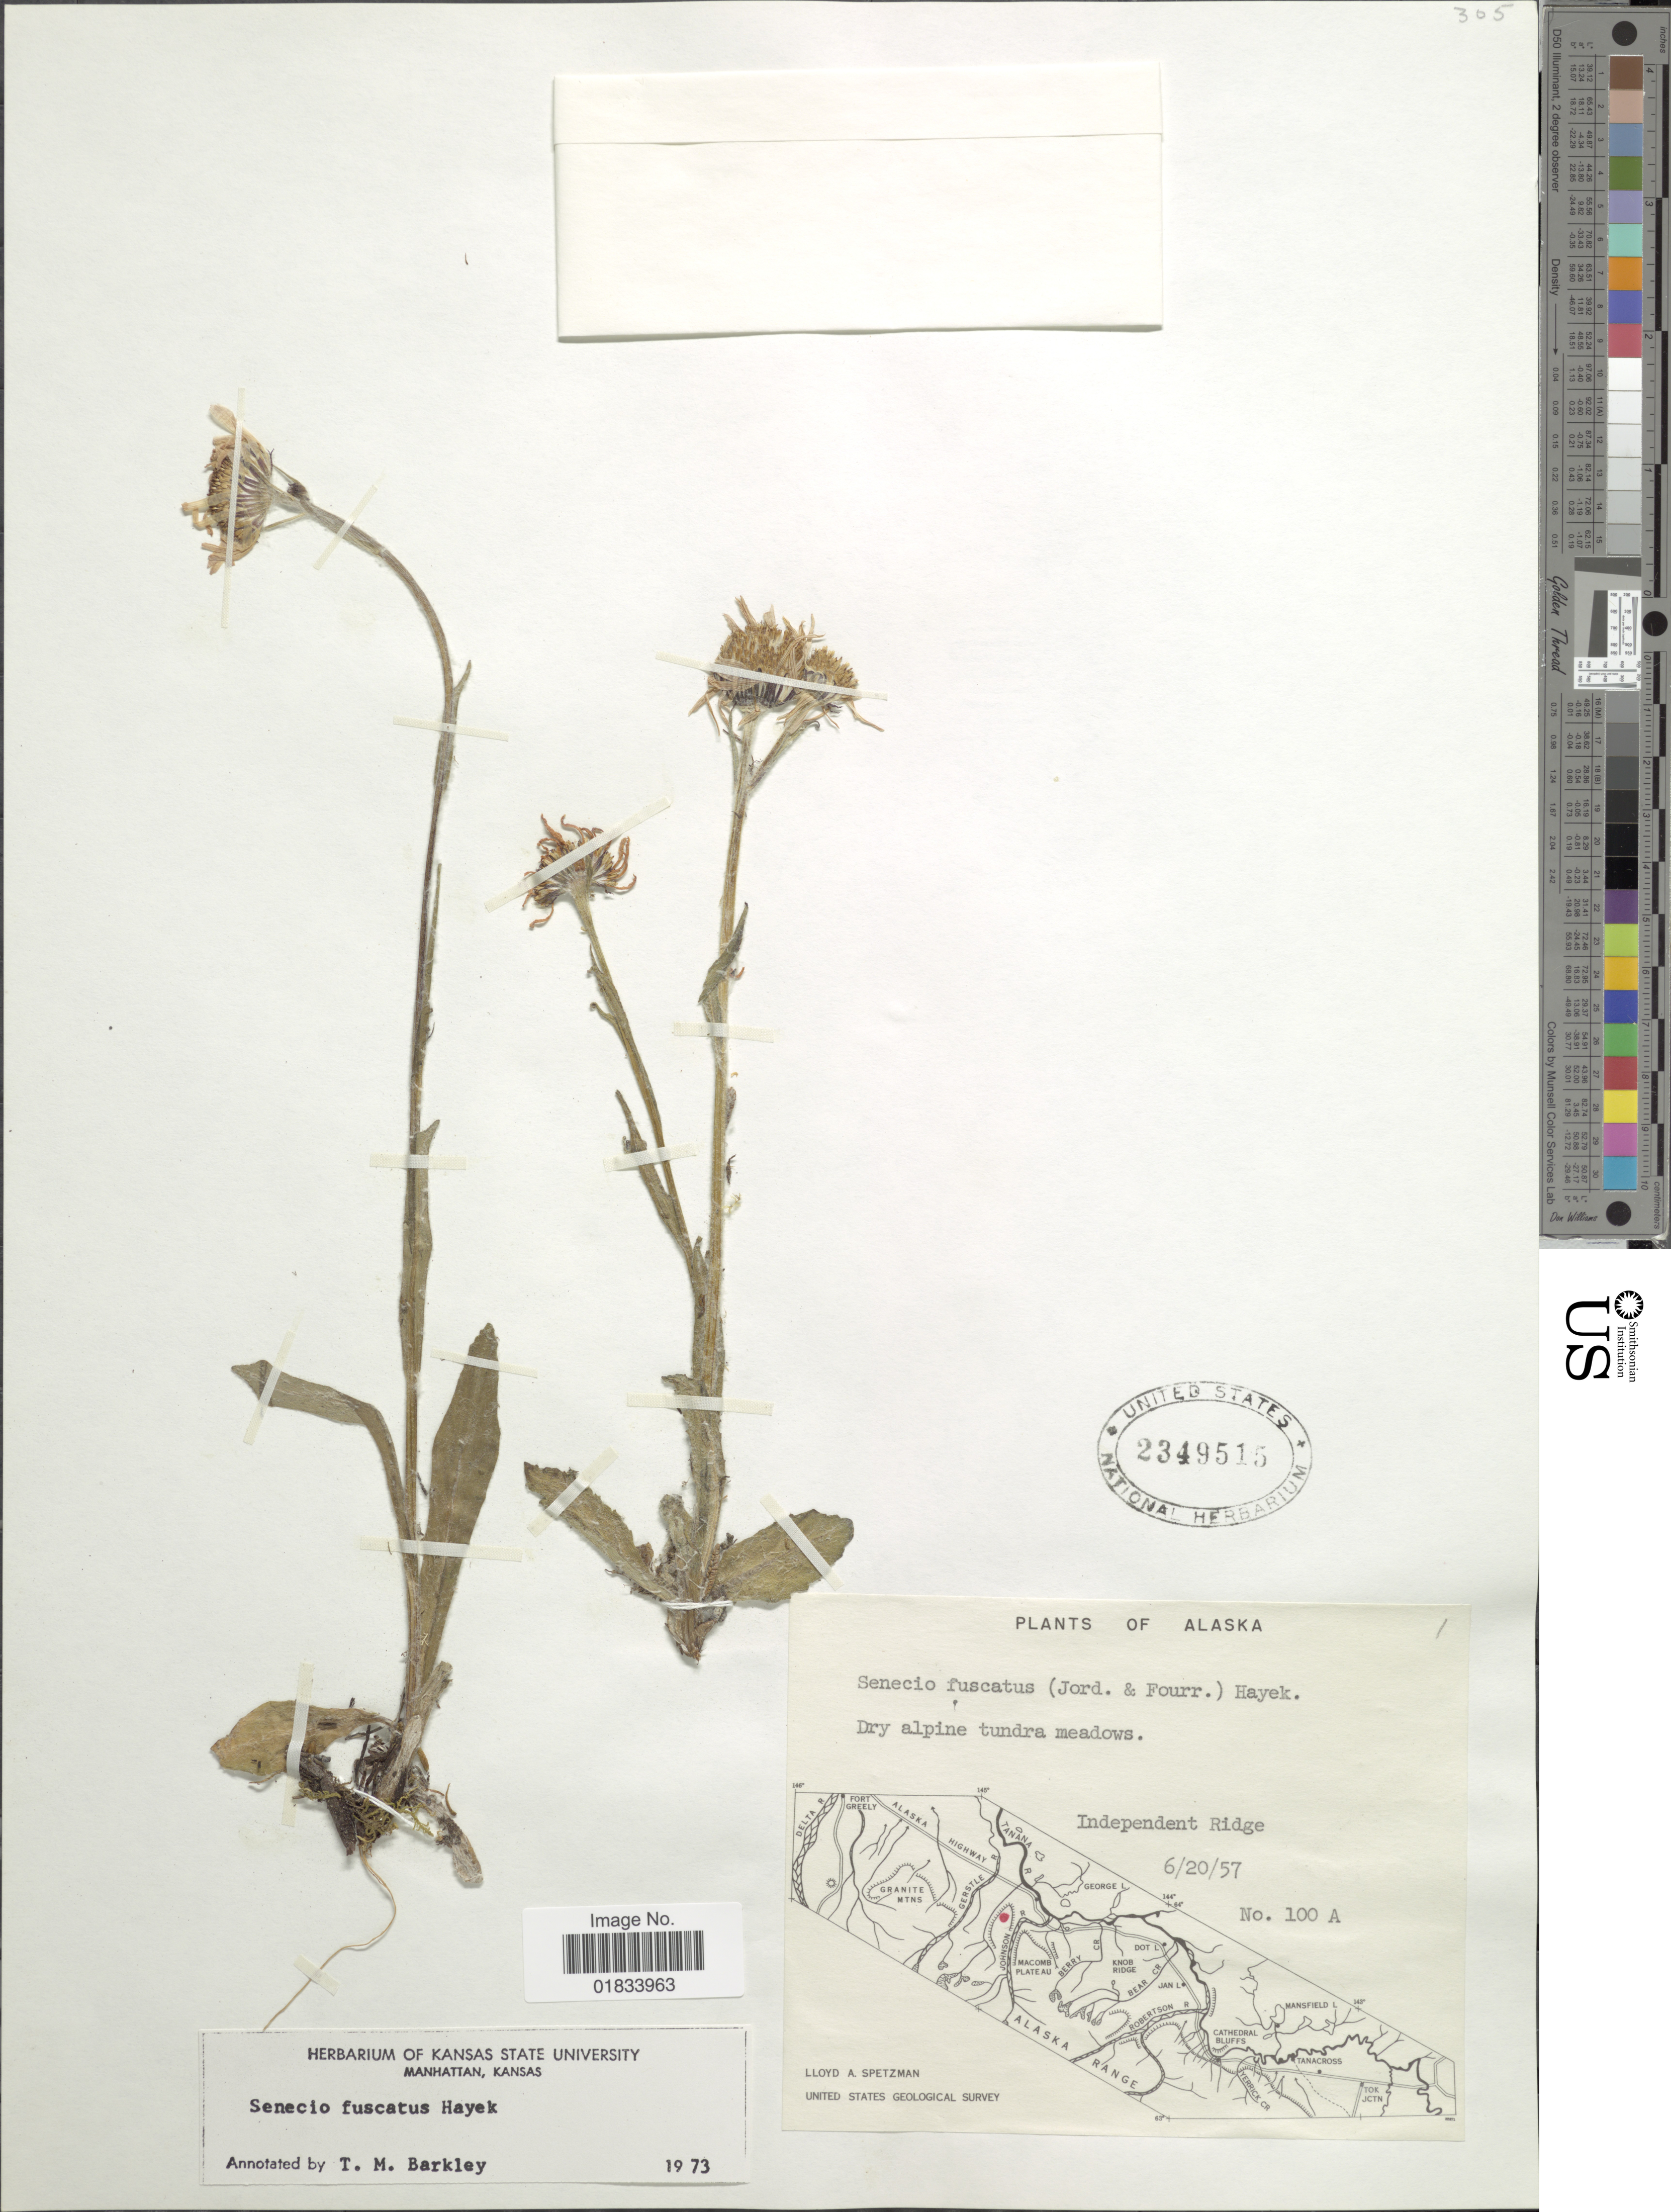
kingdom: Plantae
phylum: Tracheophyta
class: Magnoliopsida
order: Asterales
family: Asteraceae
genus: Senecio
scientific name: Senecio fuscatus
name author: (Jord. & Fourr.) Hayek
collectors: L. Spetzman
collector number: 100A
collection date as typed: Transcribed d/m/y: 20/6/57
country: United States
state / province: Alaska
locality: Independent Ridge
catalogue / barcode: US 2349515